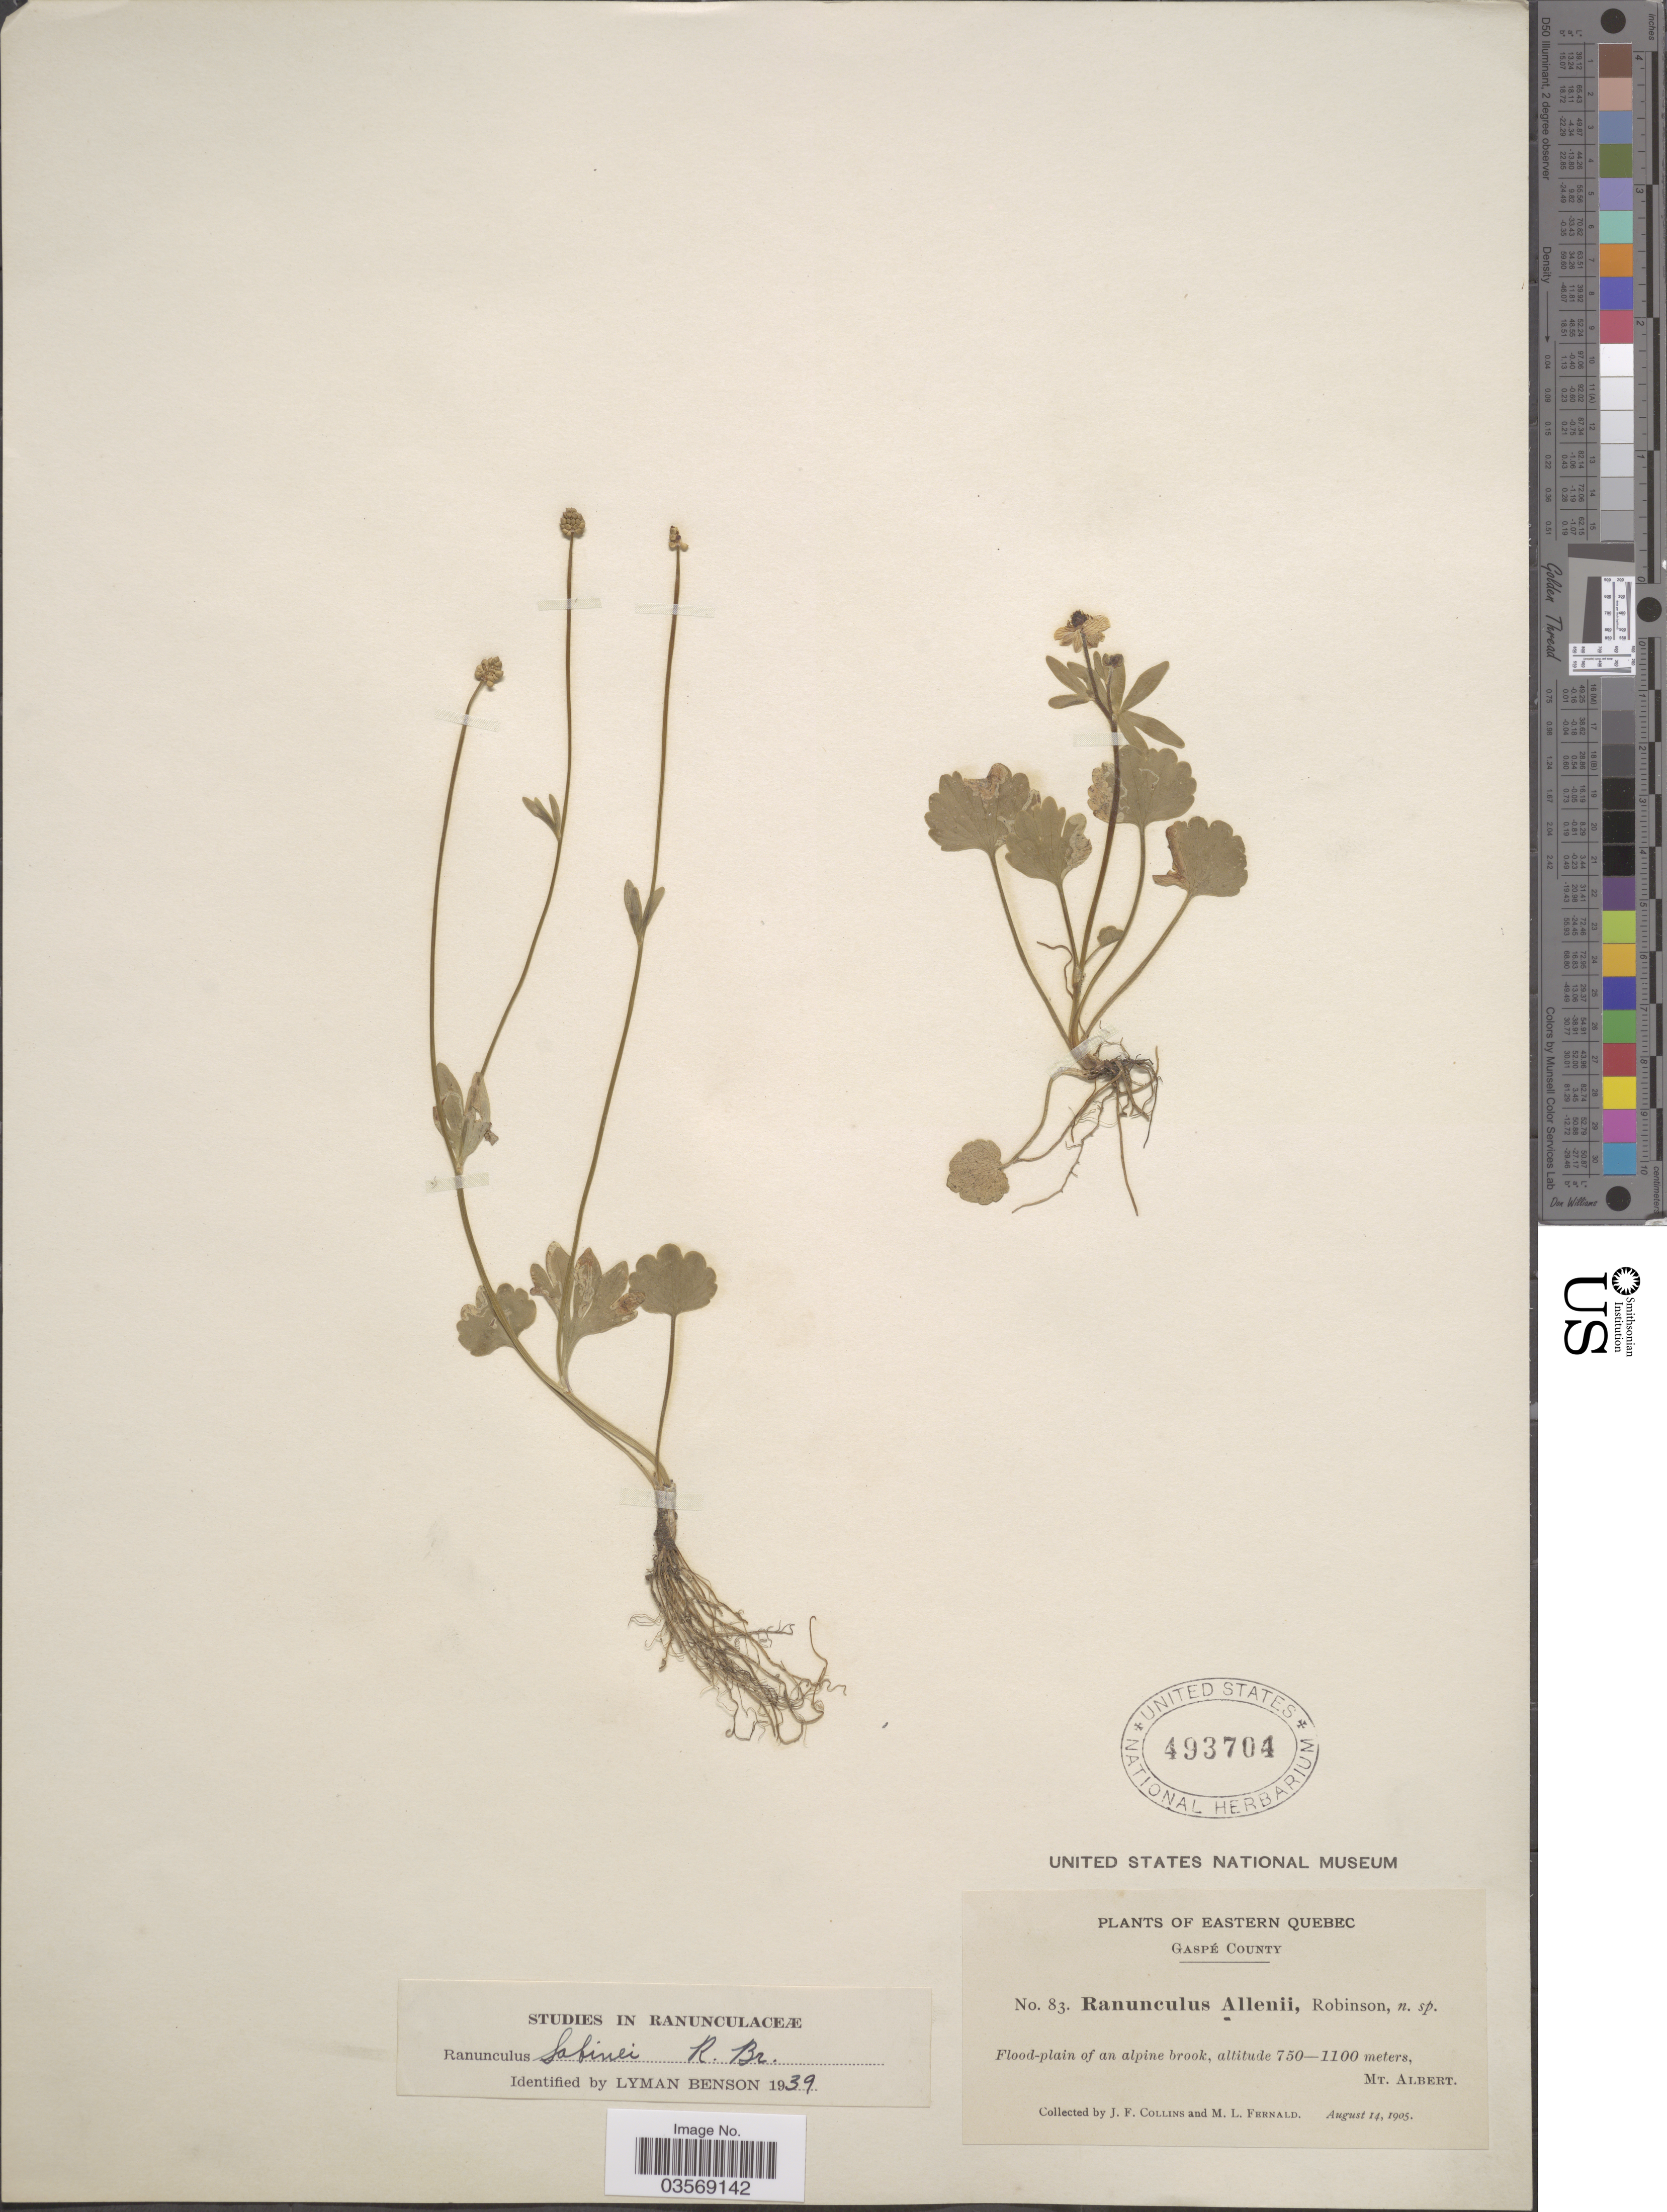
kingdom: Plantae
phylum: Tracheophyta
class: Magnoliopsida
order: Ranunculales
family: Ranunculaceae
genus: Ranunculus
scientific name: Ranunculus sabinei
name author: R. Br.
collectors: J. Collins & M. L. Fernald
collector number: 83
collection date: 1905-08-14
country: Canada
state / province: Quebec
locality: Eastern Quebec. Gaspé County. Mt. Albert.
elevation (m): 750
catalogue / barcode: US 493704